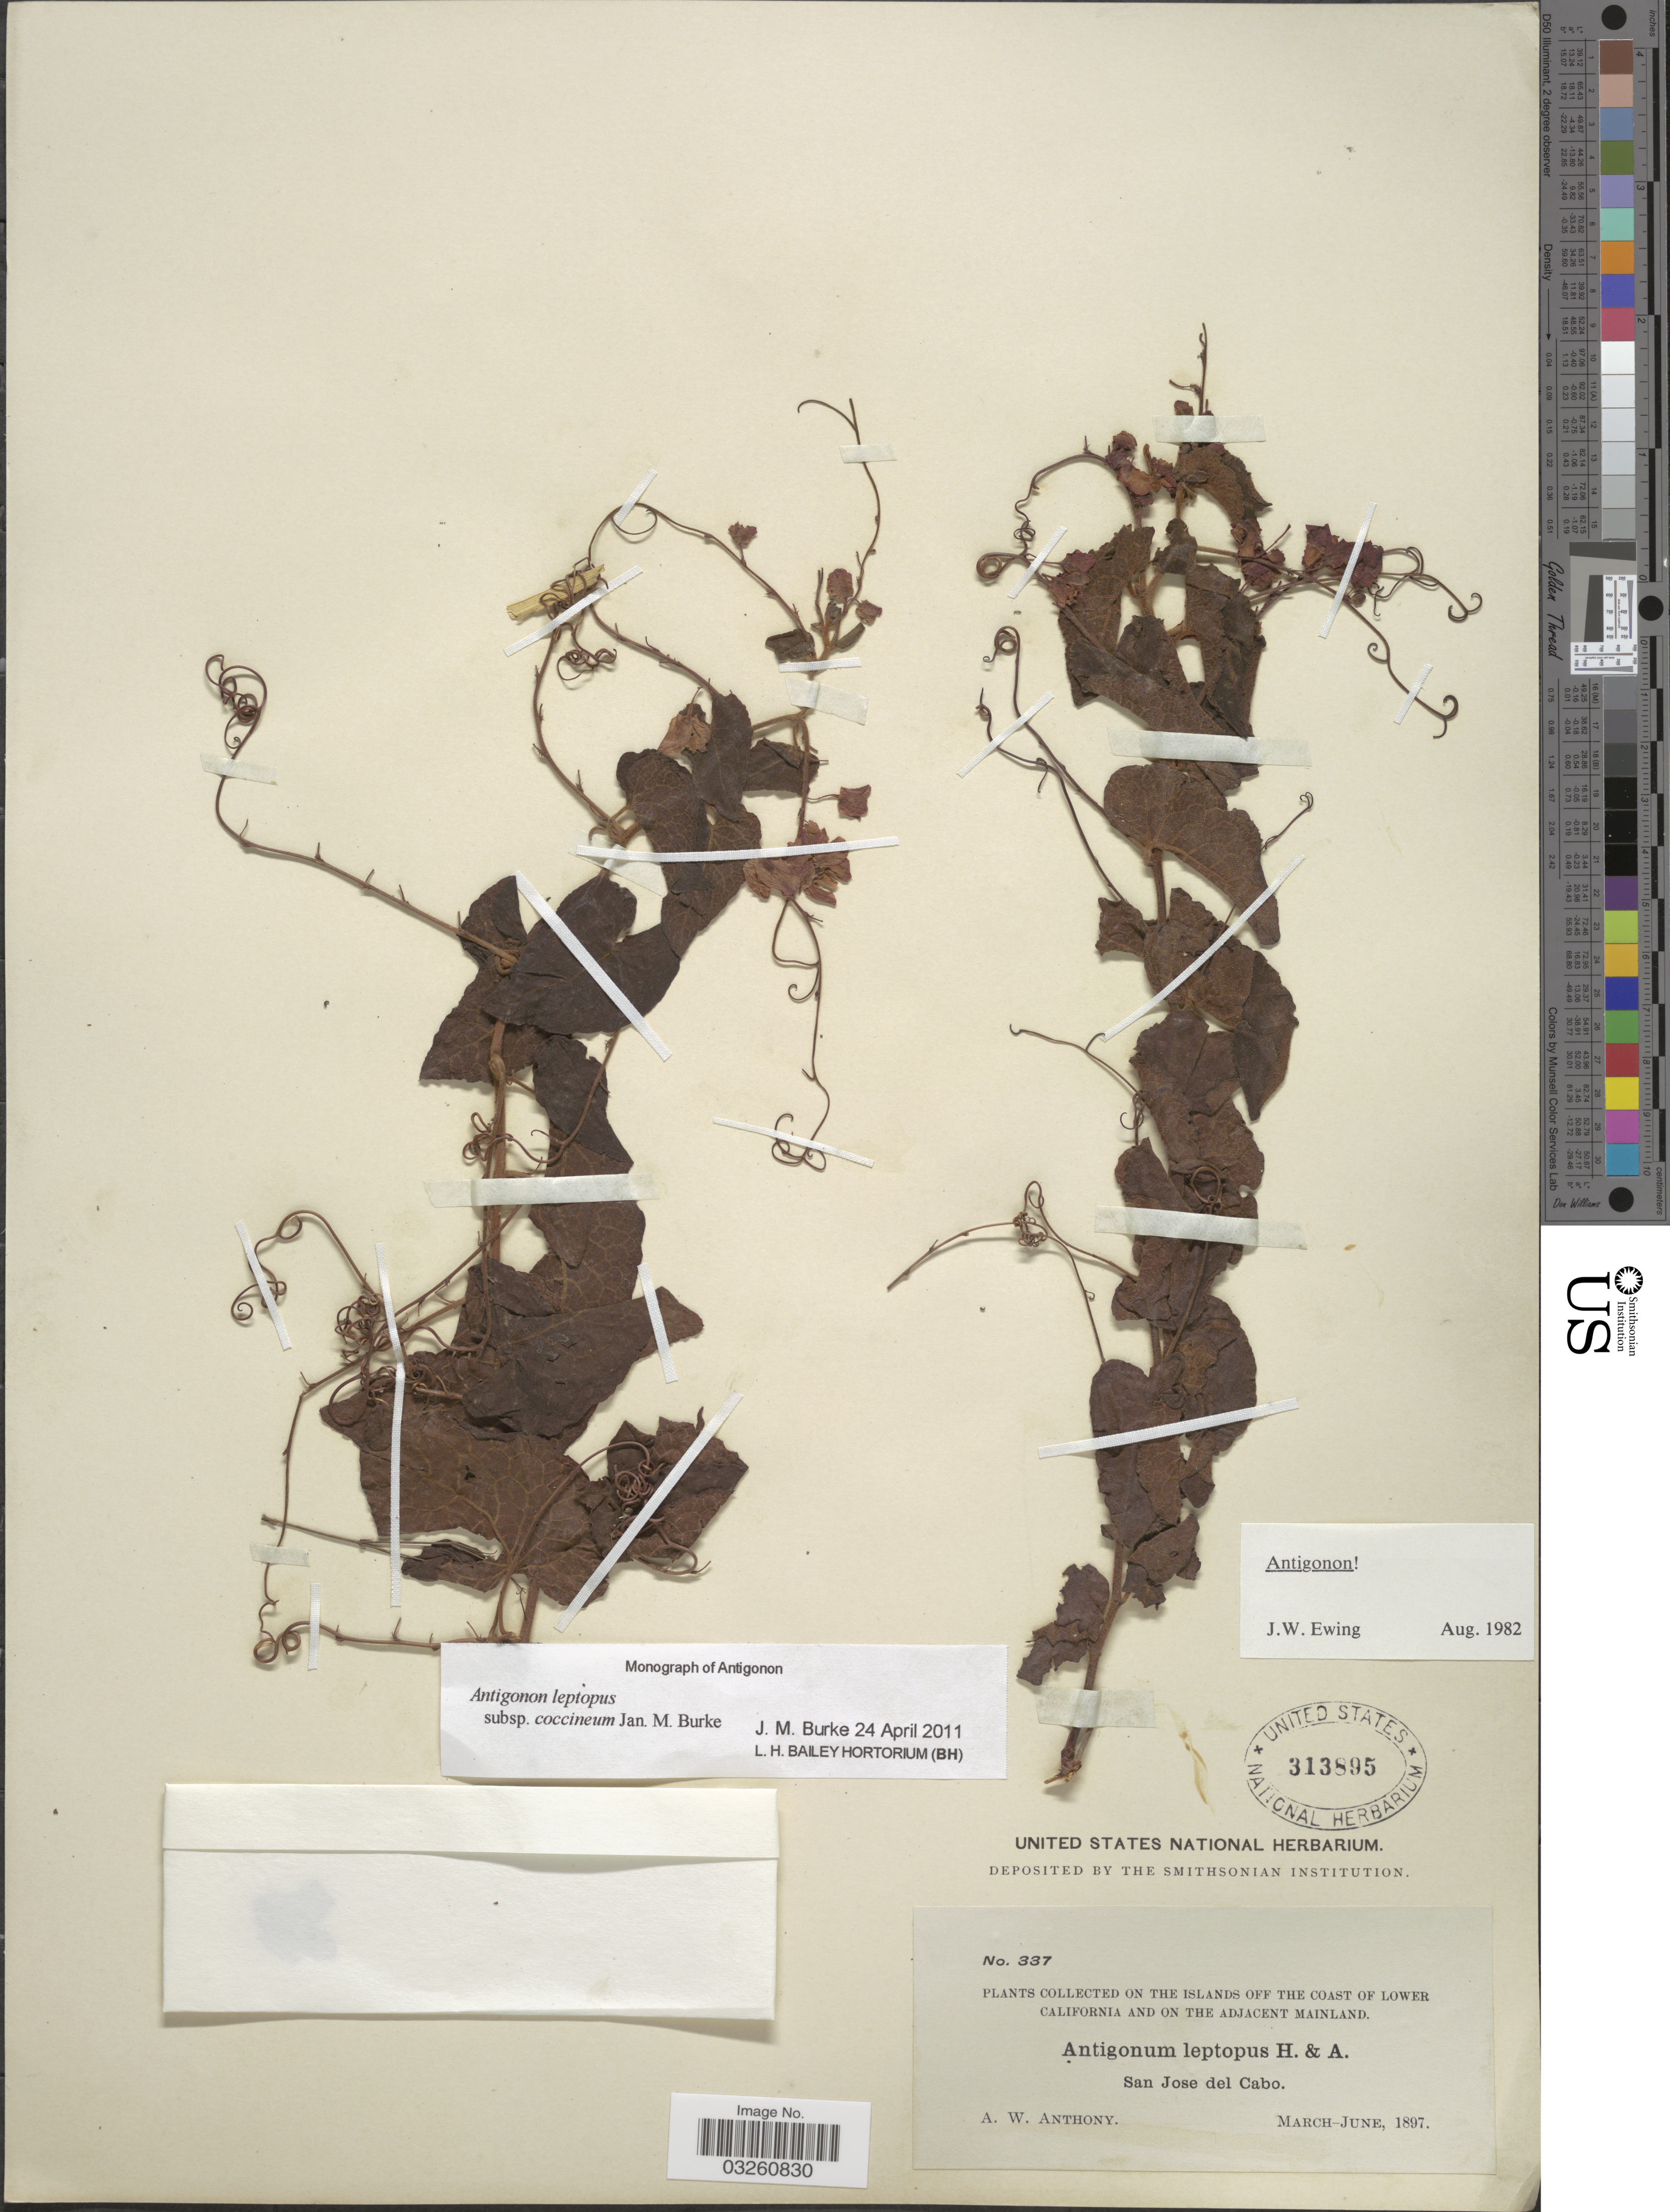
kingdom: Plantae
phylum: Tracheophyta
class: Magnoliopsida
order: Caryophyllales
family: Polygonaceae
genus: Antigonon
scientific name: Antigonon leptopus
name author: Hook. & Arn.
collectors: A. W. Anthony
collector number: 337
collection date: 1897-03/1897-06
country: Mexico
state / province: Baja California Sur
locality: On the islands off the coast of Lower California and on the adjacent mainland. San Jose del Cabo.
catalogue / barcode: US 313895